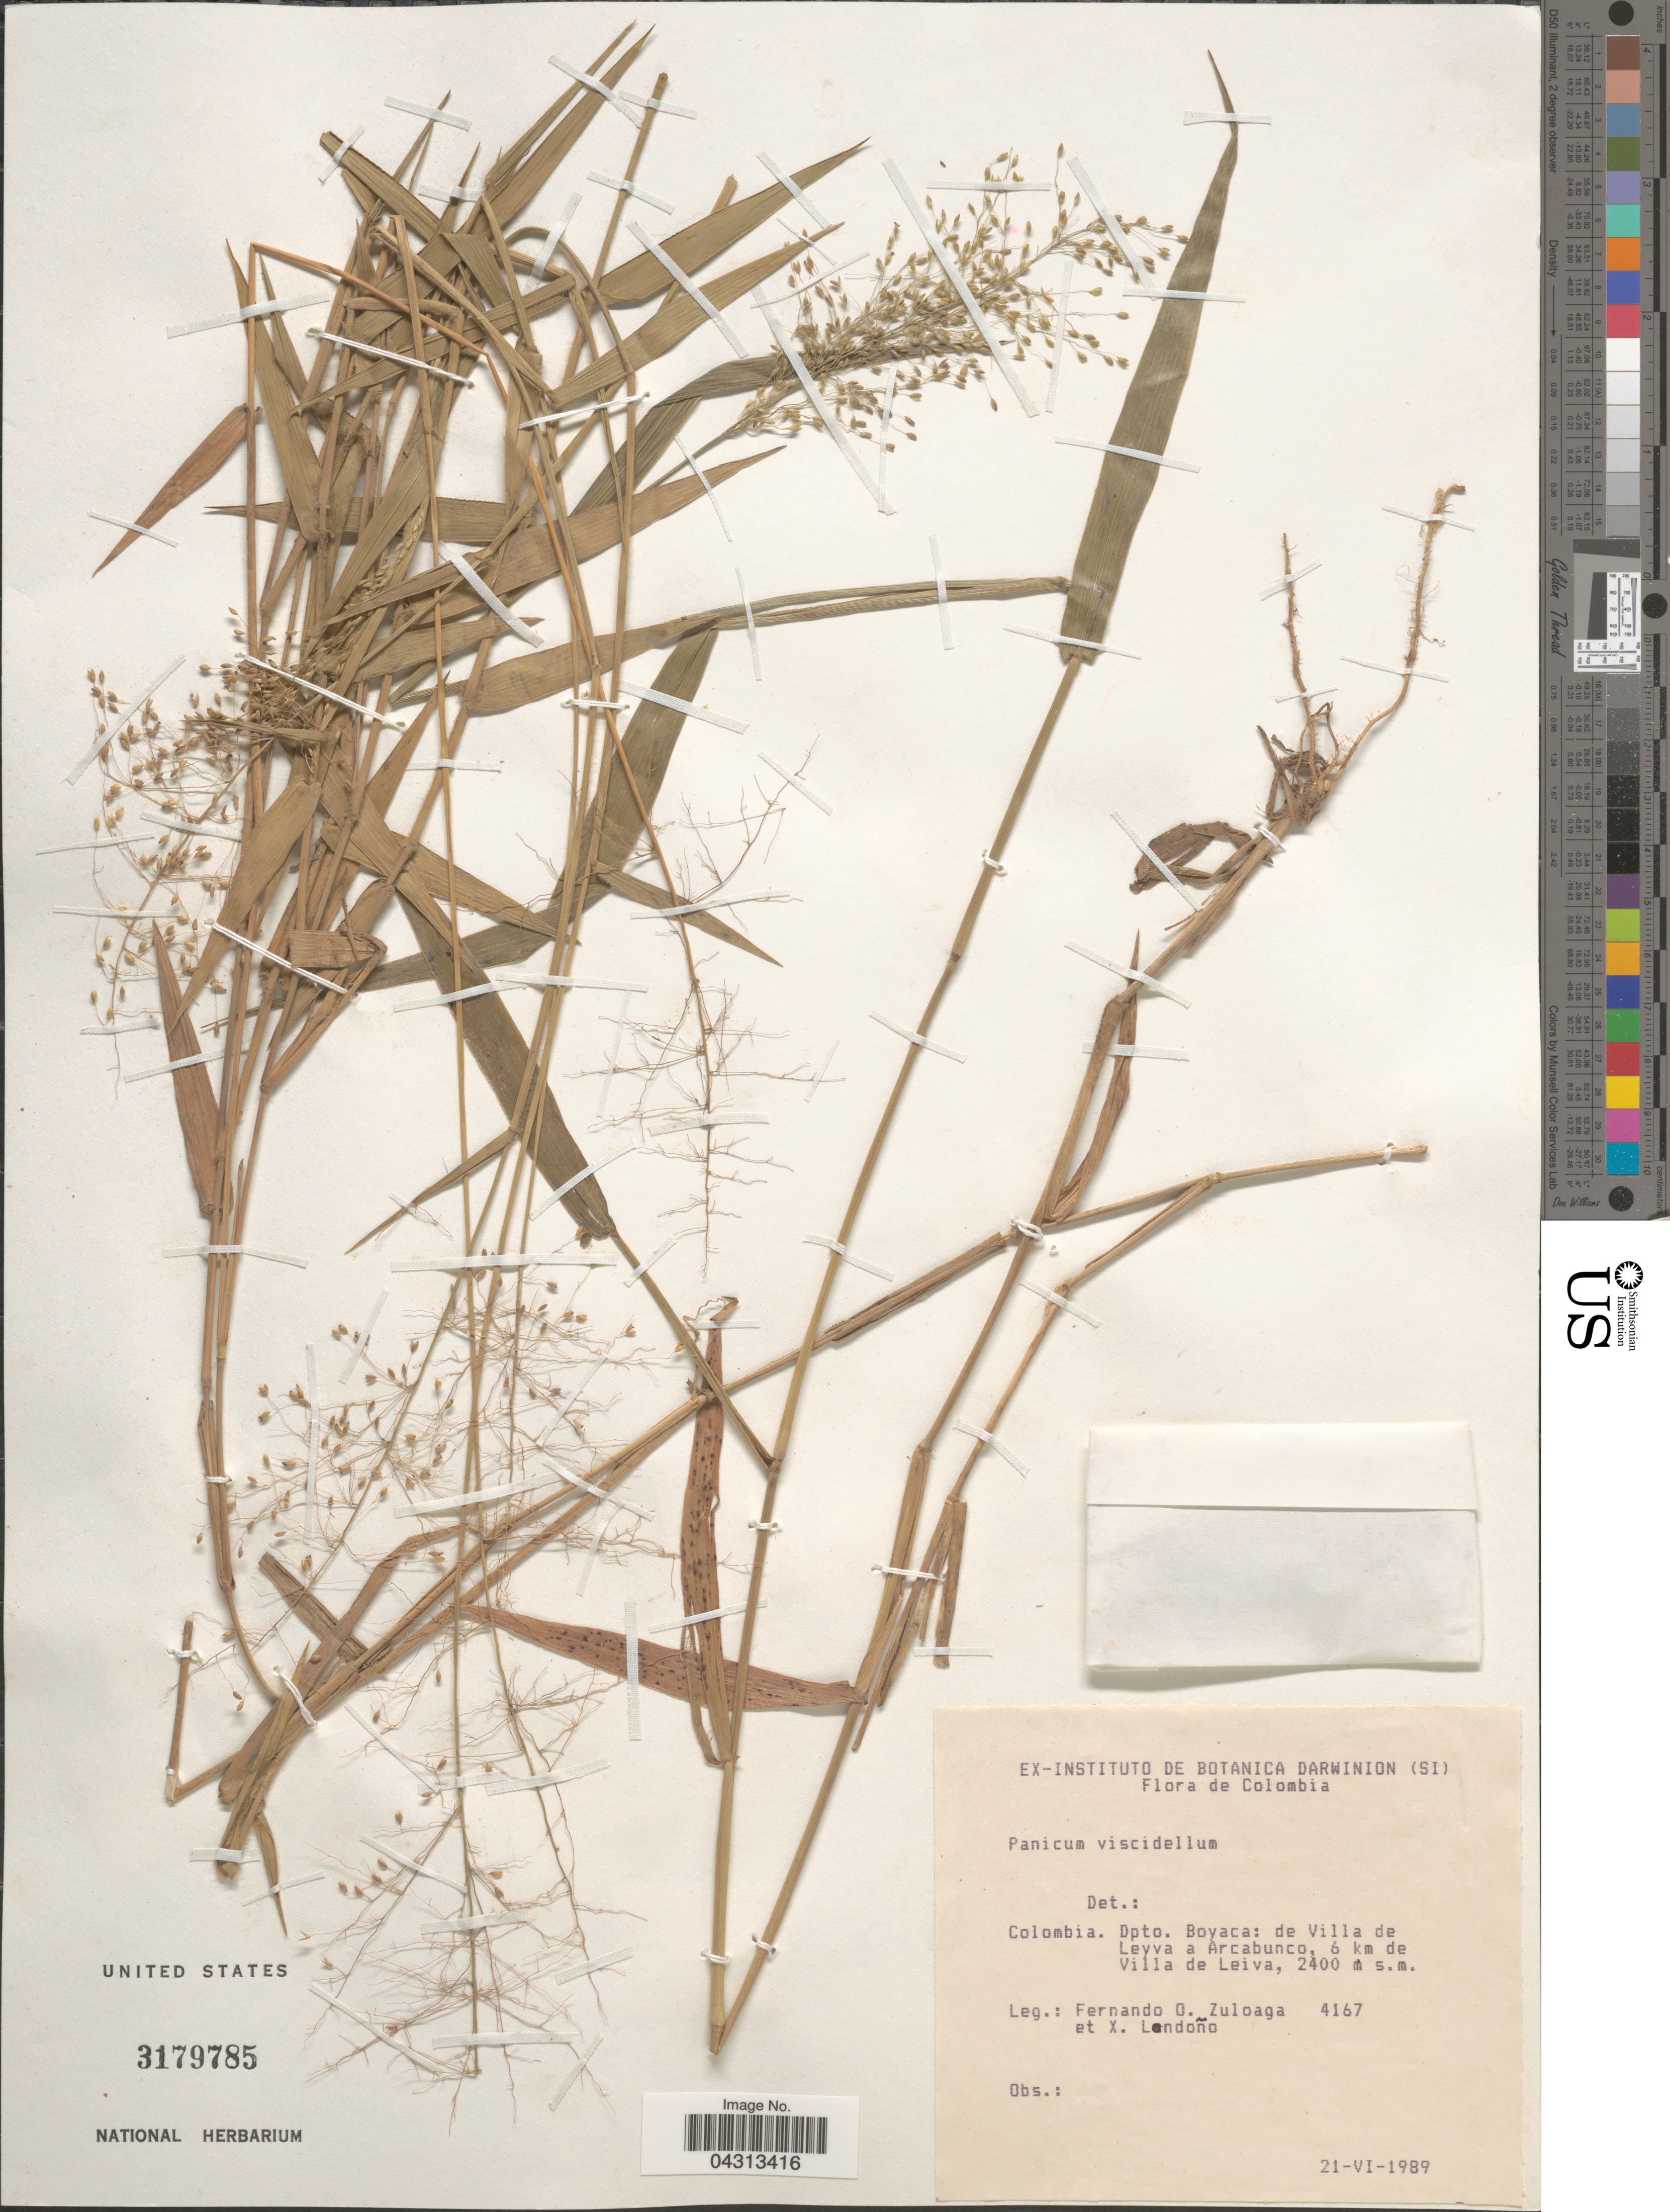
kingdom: Plantae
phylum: Tracheophyta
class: Liliopsida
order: Poales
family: Poaceae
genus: Dichanthelium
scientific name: Dichanthelium viscidellum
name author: (Scribn.) Gould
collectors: F. O. Zuloaga & X. Londoño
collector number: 4167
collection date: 1989-06-21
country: Colombia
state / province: Boyacá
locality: Dpto. Boyaca: de Villa de Leyva a Arcabunco, 6 km de Villa de Leiva.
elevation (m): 2400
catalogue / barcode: US 3179785